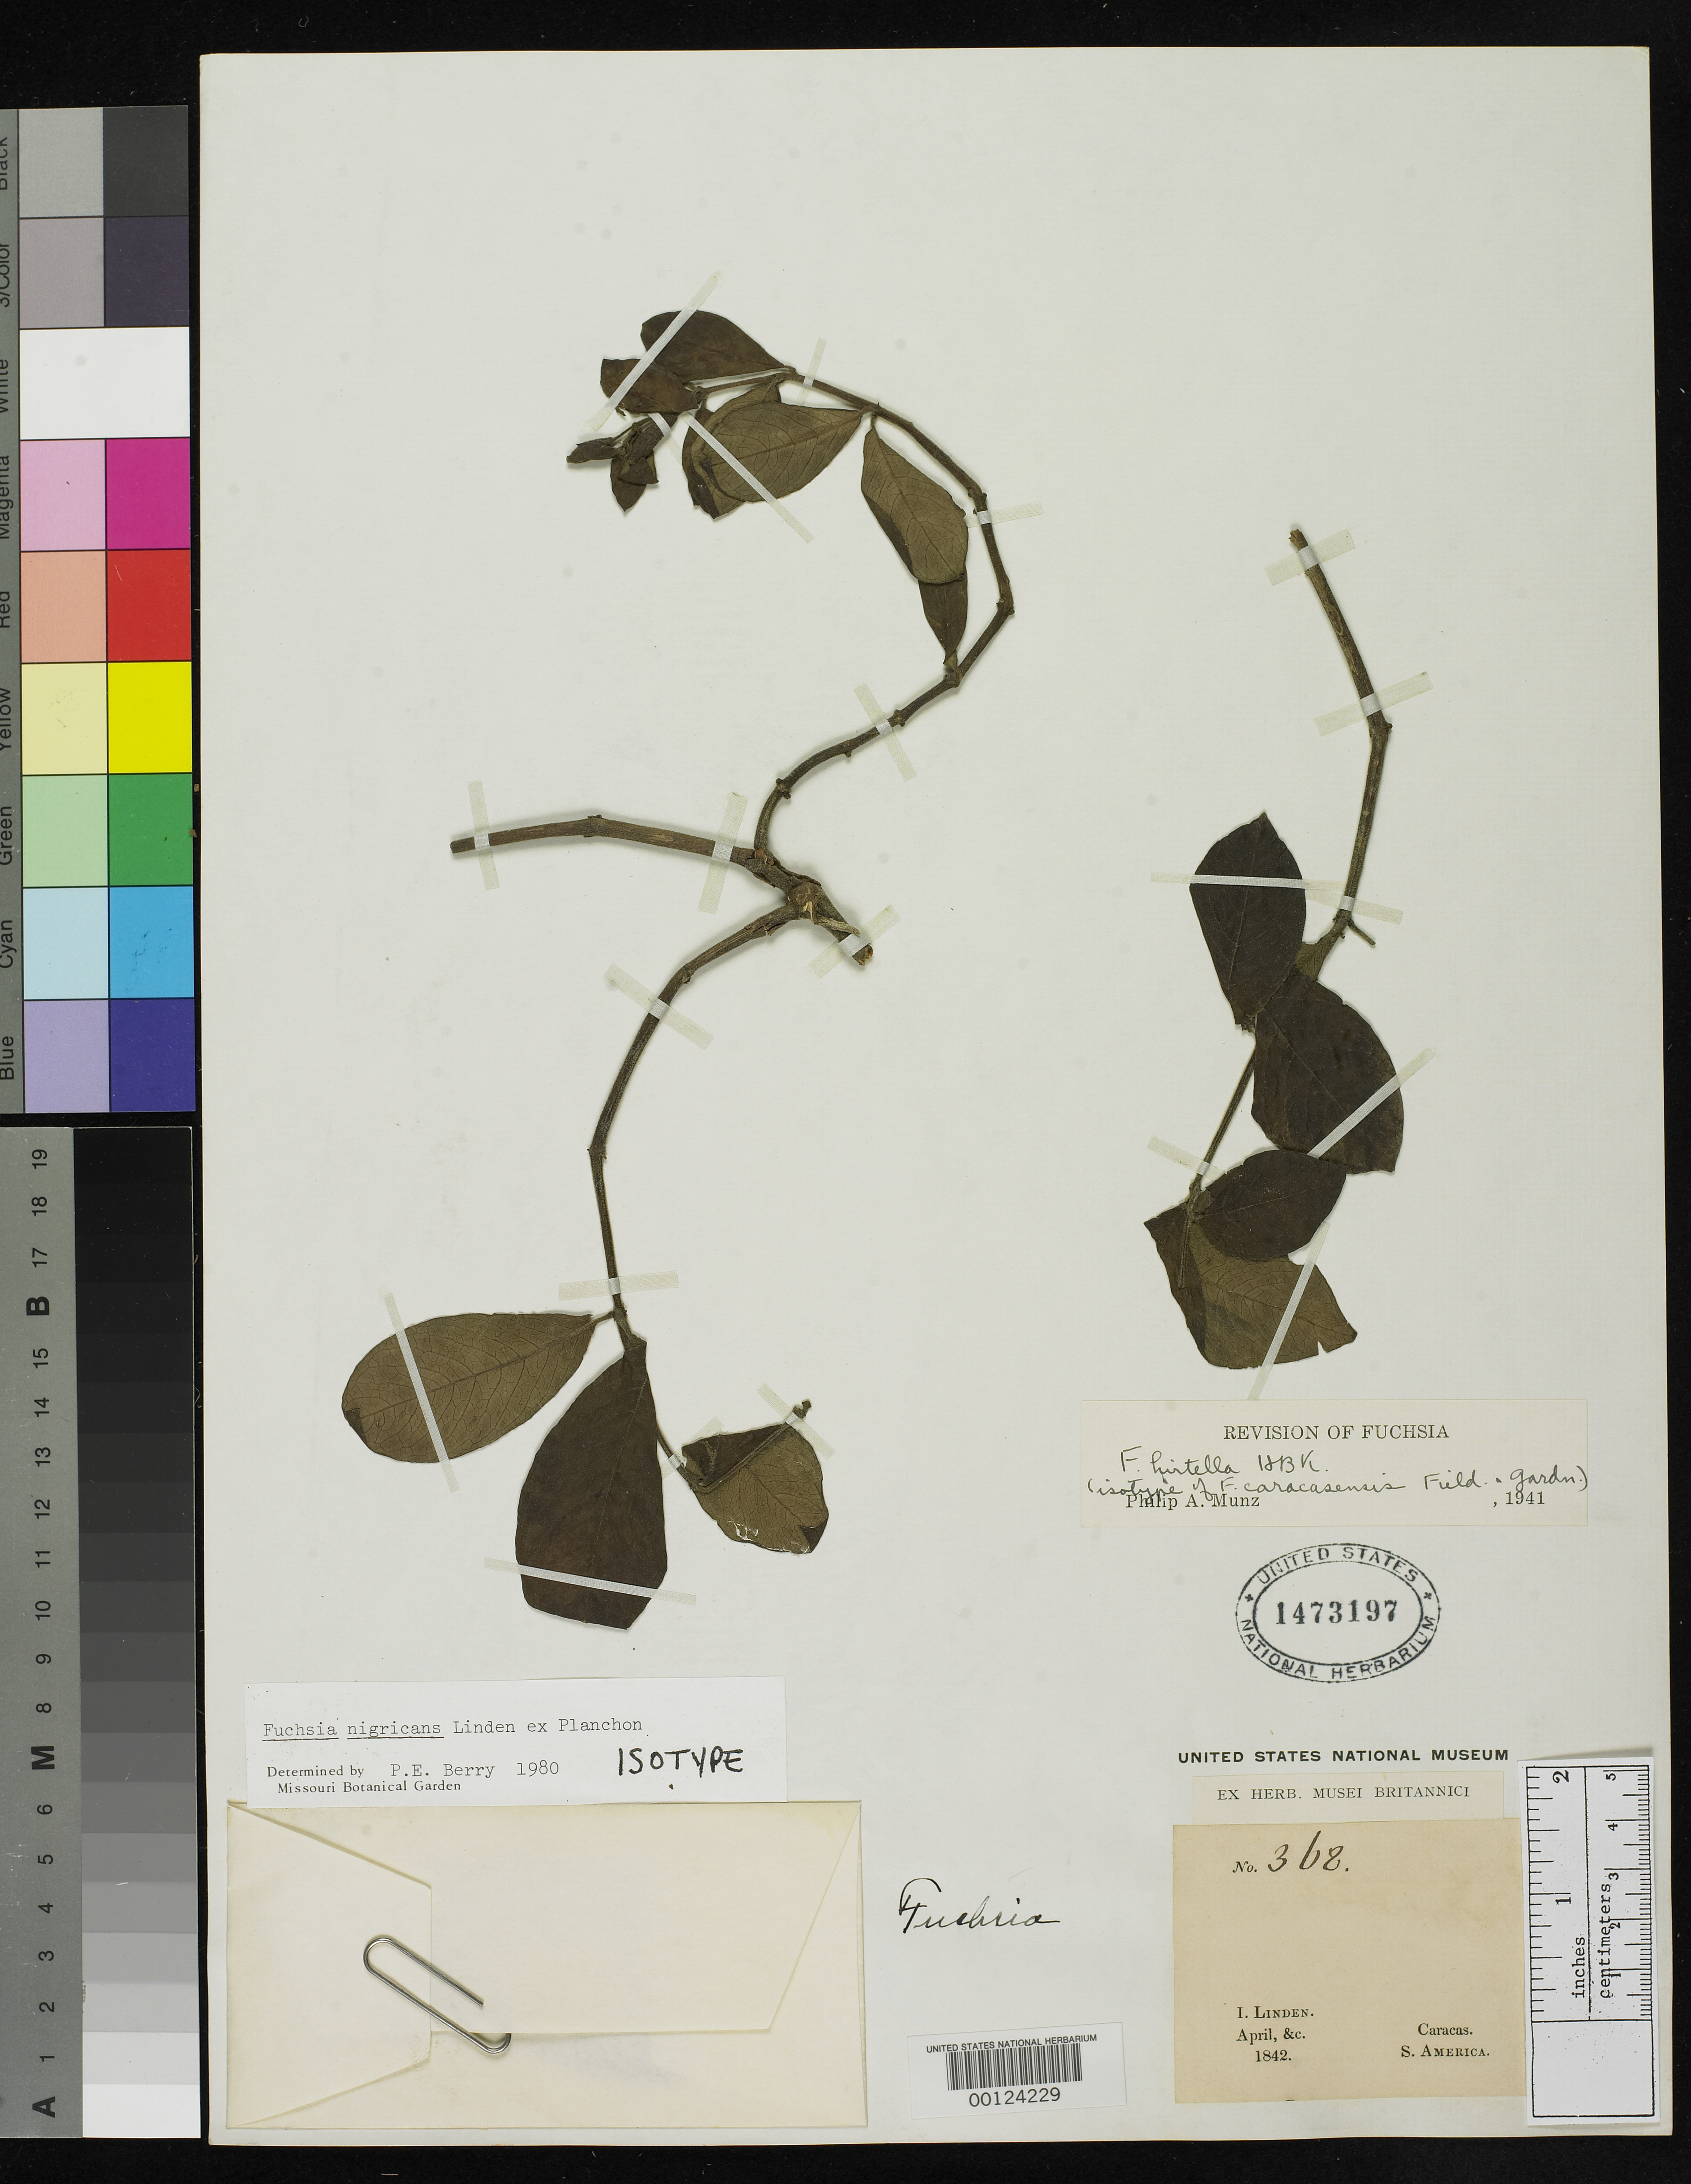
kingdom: Plantae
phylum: Tracheophyta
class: Magnoliopsida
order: Myrtales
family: Onagraceae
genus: Fuchsia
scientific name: Fuchsia caracasensis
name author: Fielding & Gardner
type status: Isotype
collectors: J. Linden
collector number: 368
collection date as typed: Apr 1842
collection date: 1842-04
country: Venezuela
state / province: Distrito Federal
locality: Caracas.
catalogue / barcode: US 1473197